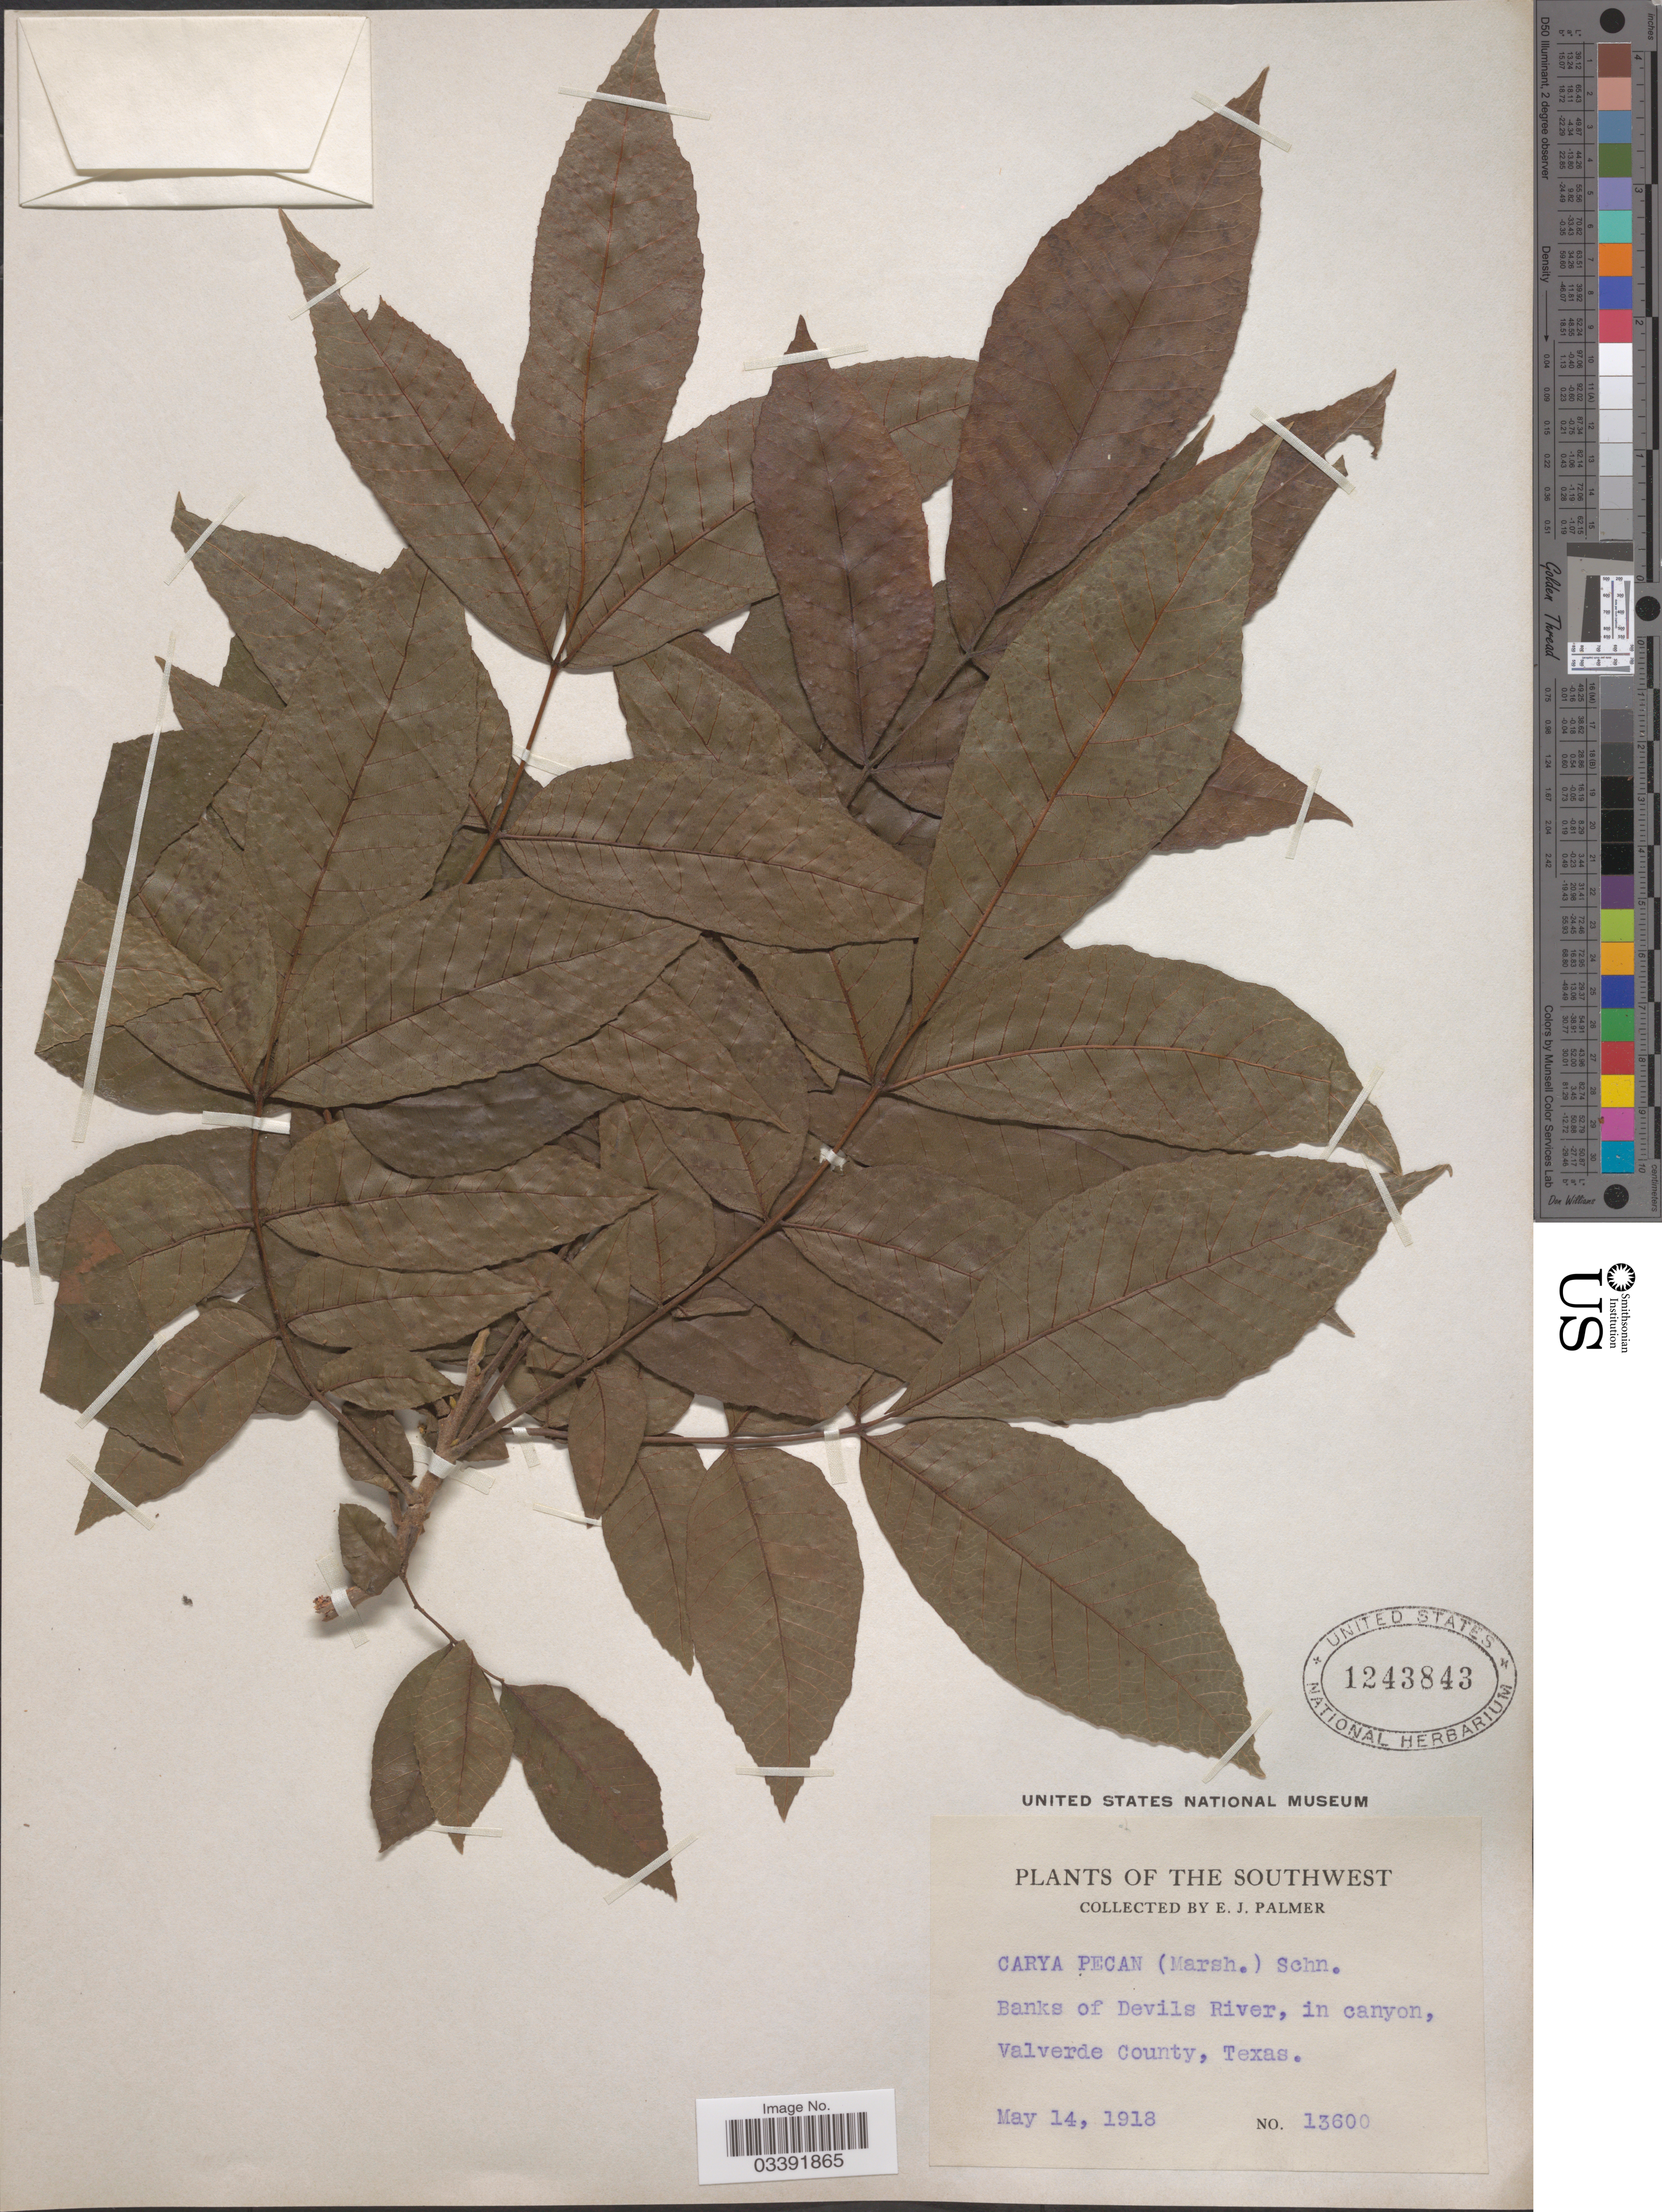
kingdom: Plantae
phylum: Tracheophyta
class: Magnoliopsida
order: Fagales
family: Juglandaceae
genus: Carya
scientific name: Carya illinoinensis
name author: (Wangenh.) K. Koch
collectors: E. J. Palmer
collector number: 13600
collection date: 1918-05-14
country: United States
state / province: Texas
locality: The Southwest. Banks of Devils River, in canyon, Valverde County.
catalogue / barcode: US 1243843